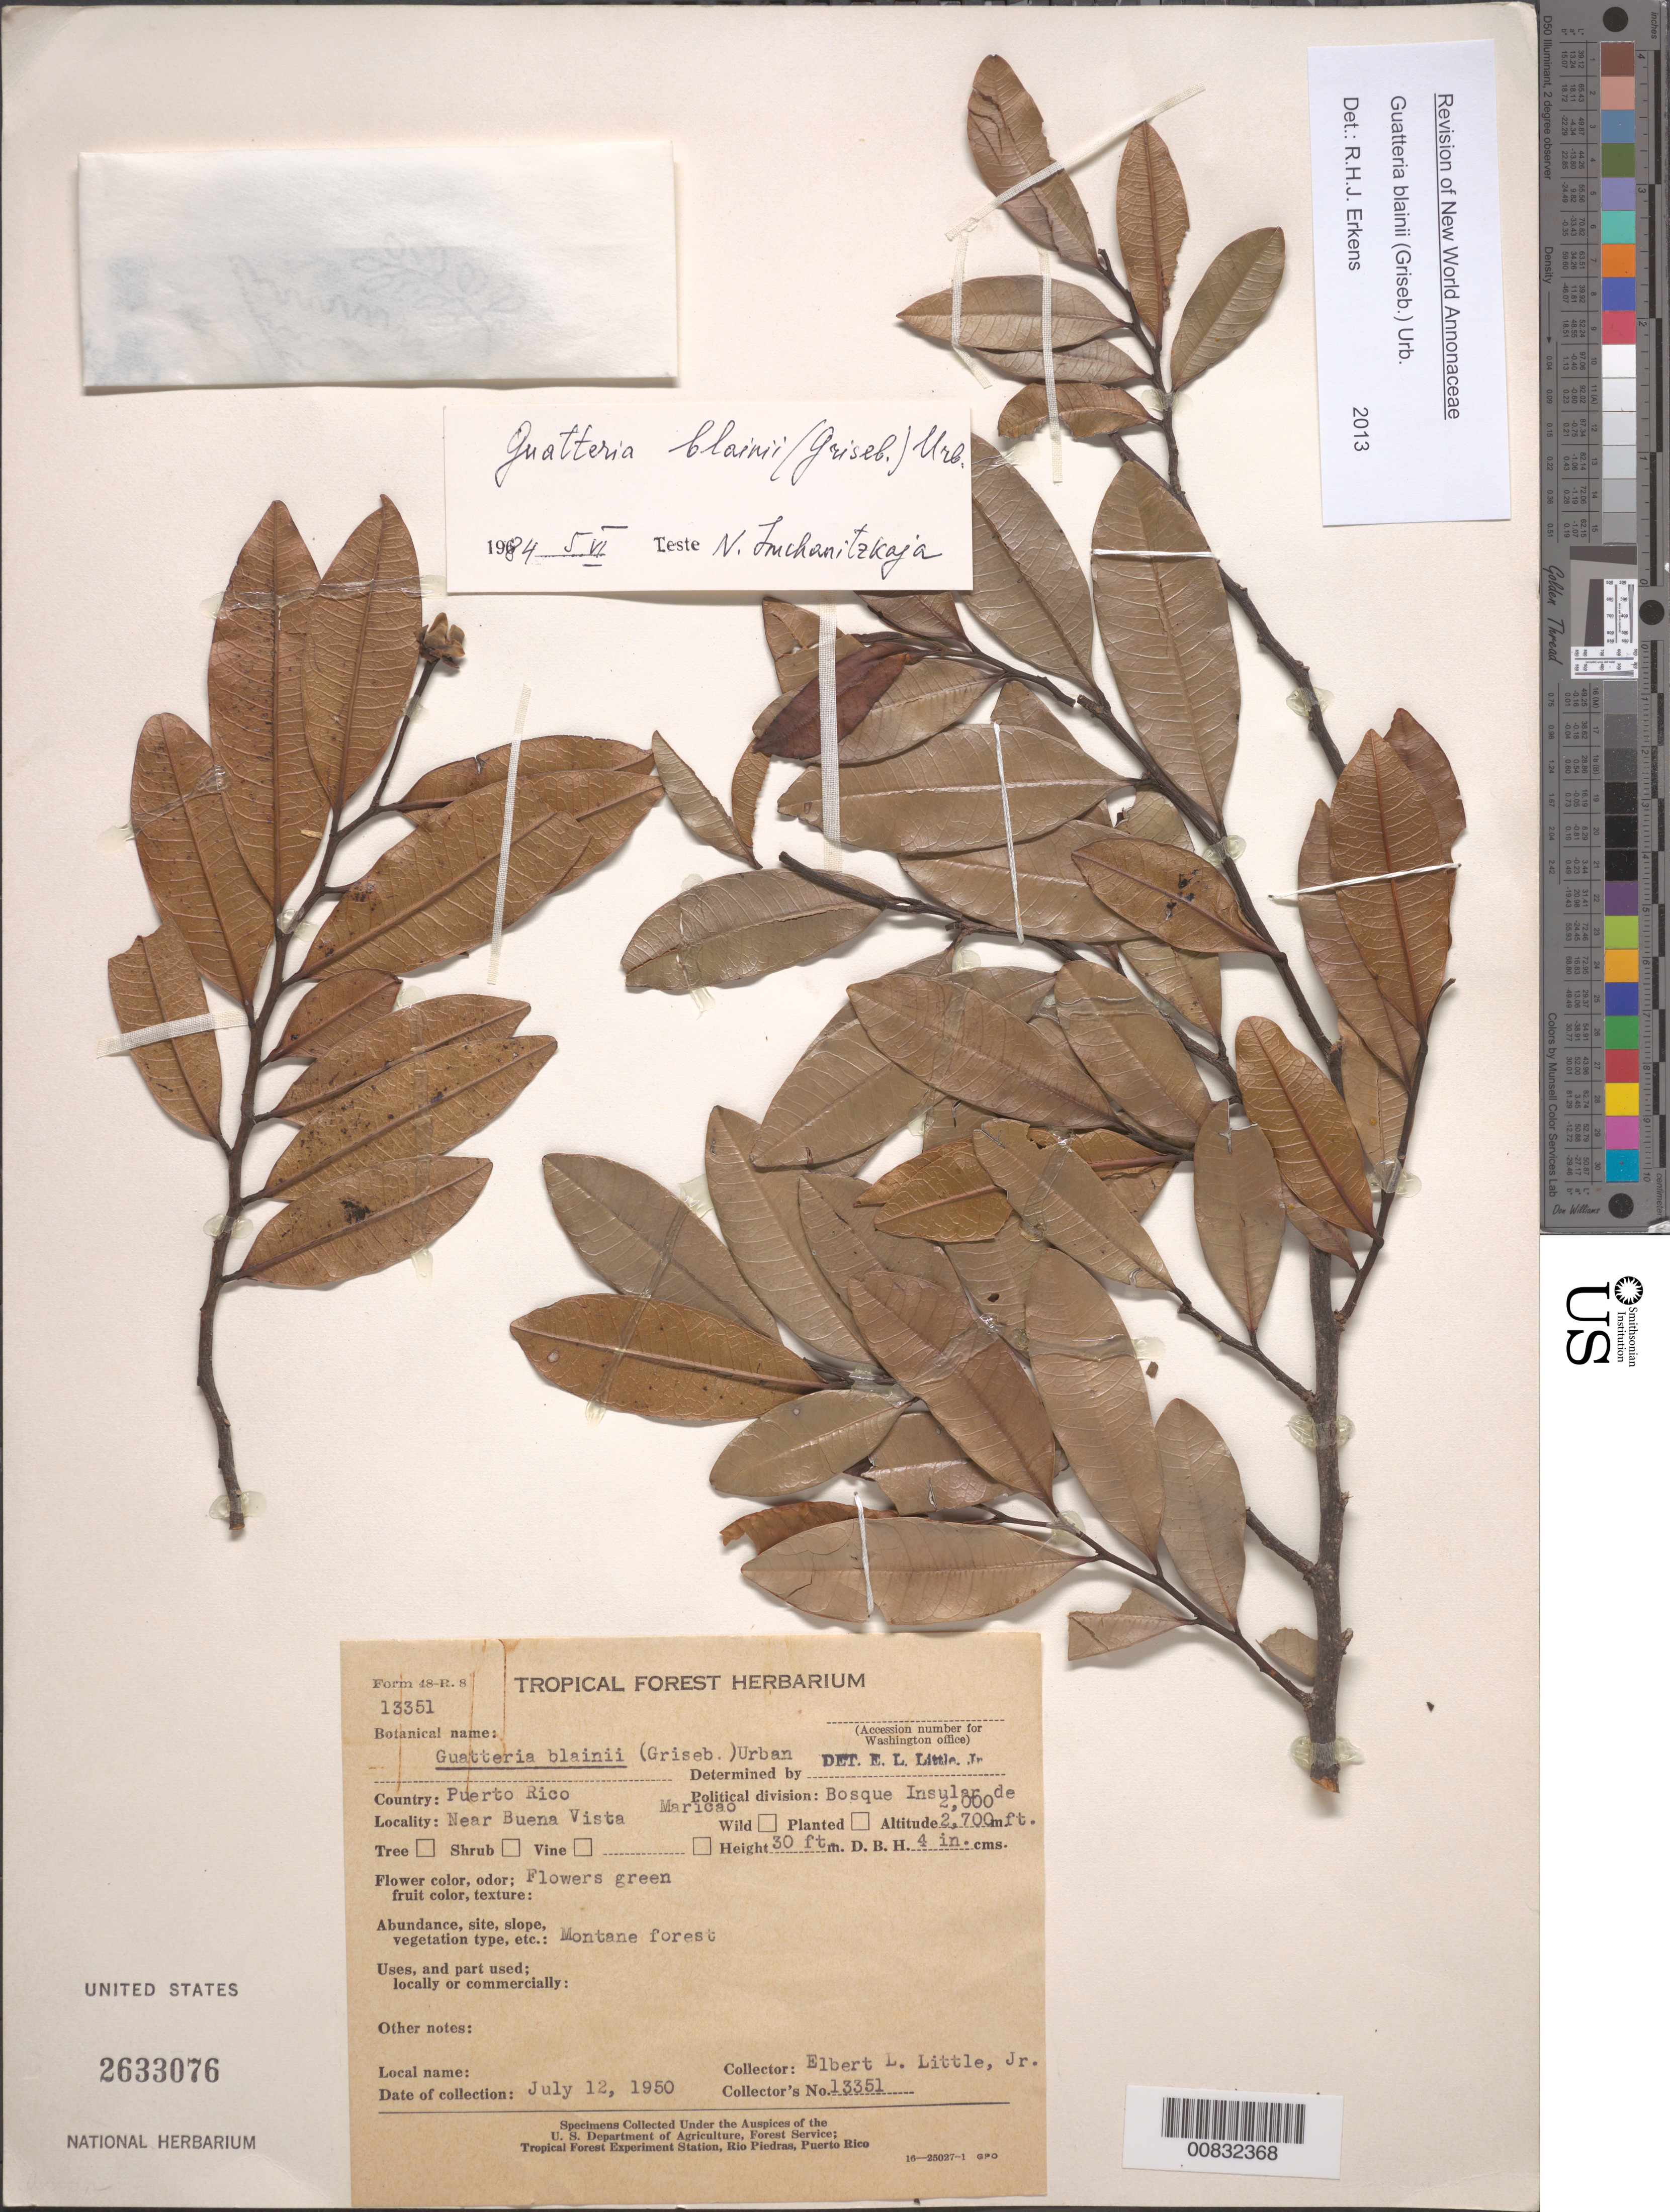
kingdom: Plantae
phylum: Tracheophyta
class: Magnoliopsida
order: Magnoliales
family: Annonaceae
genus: Guatteria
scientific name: Guatteria blainii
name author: (Griseb.) Urb.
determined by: Erkens, R. H. J.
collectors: E. L. Little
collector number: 13351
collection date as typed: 12 Jul 1950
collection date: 1950-07-12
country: Puerto Rico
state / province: Maricao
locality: Bosque Insular de Maricao, near Buena Vista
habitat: montane forest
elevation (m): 610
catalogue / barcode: US 2633076